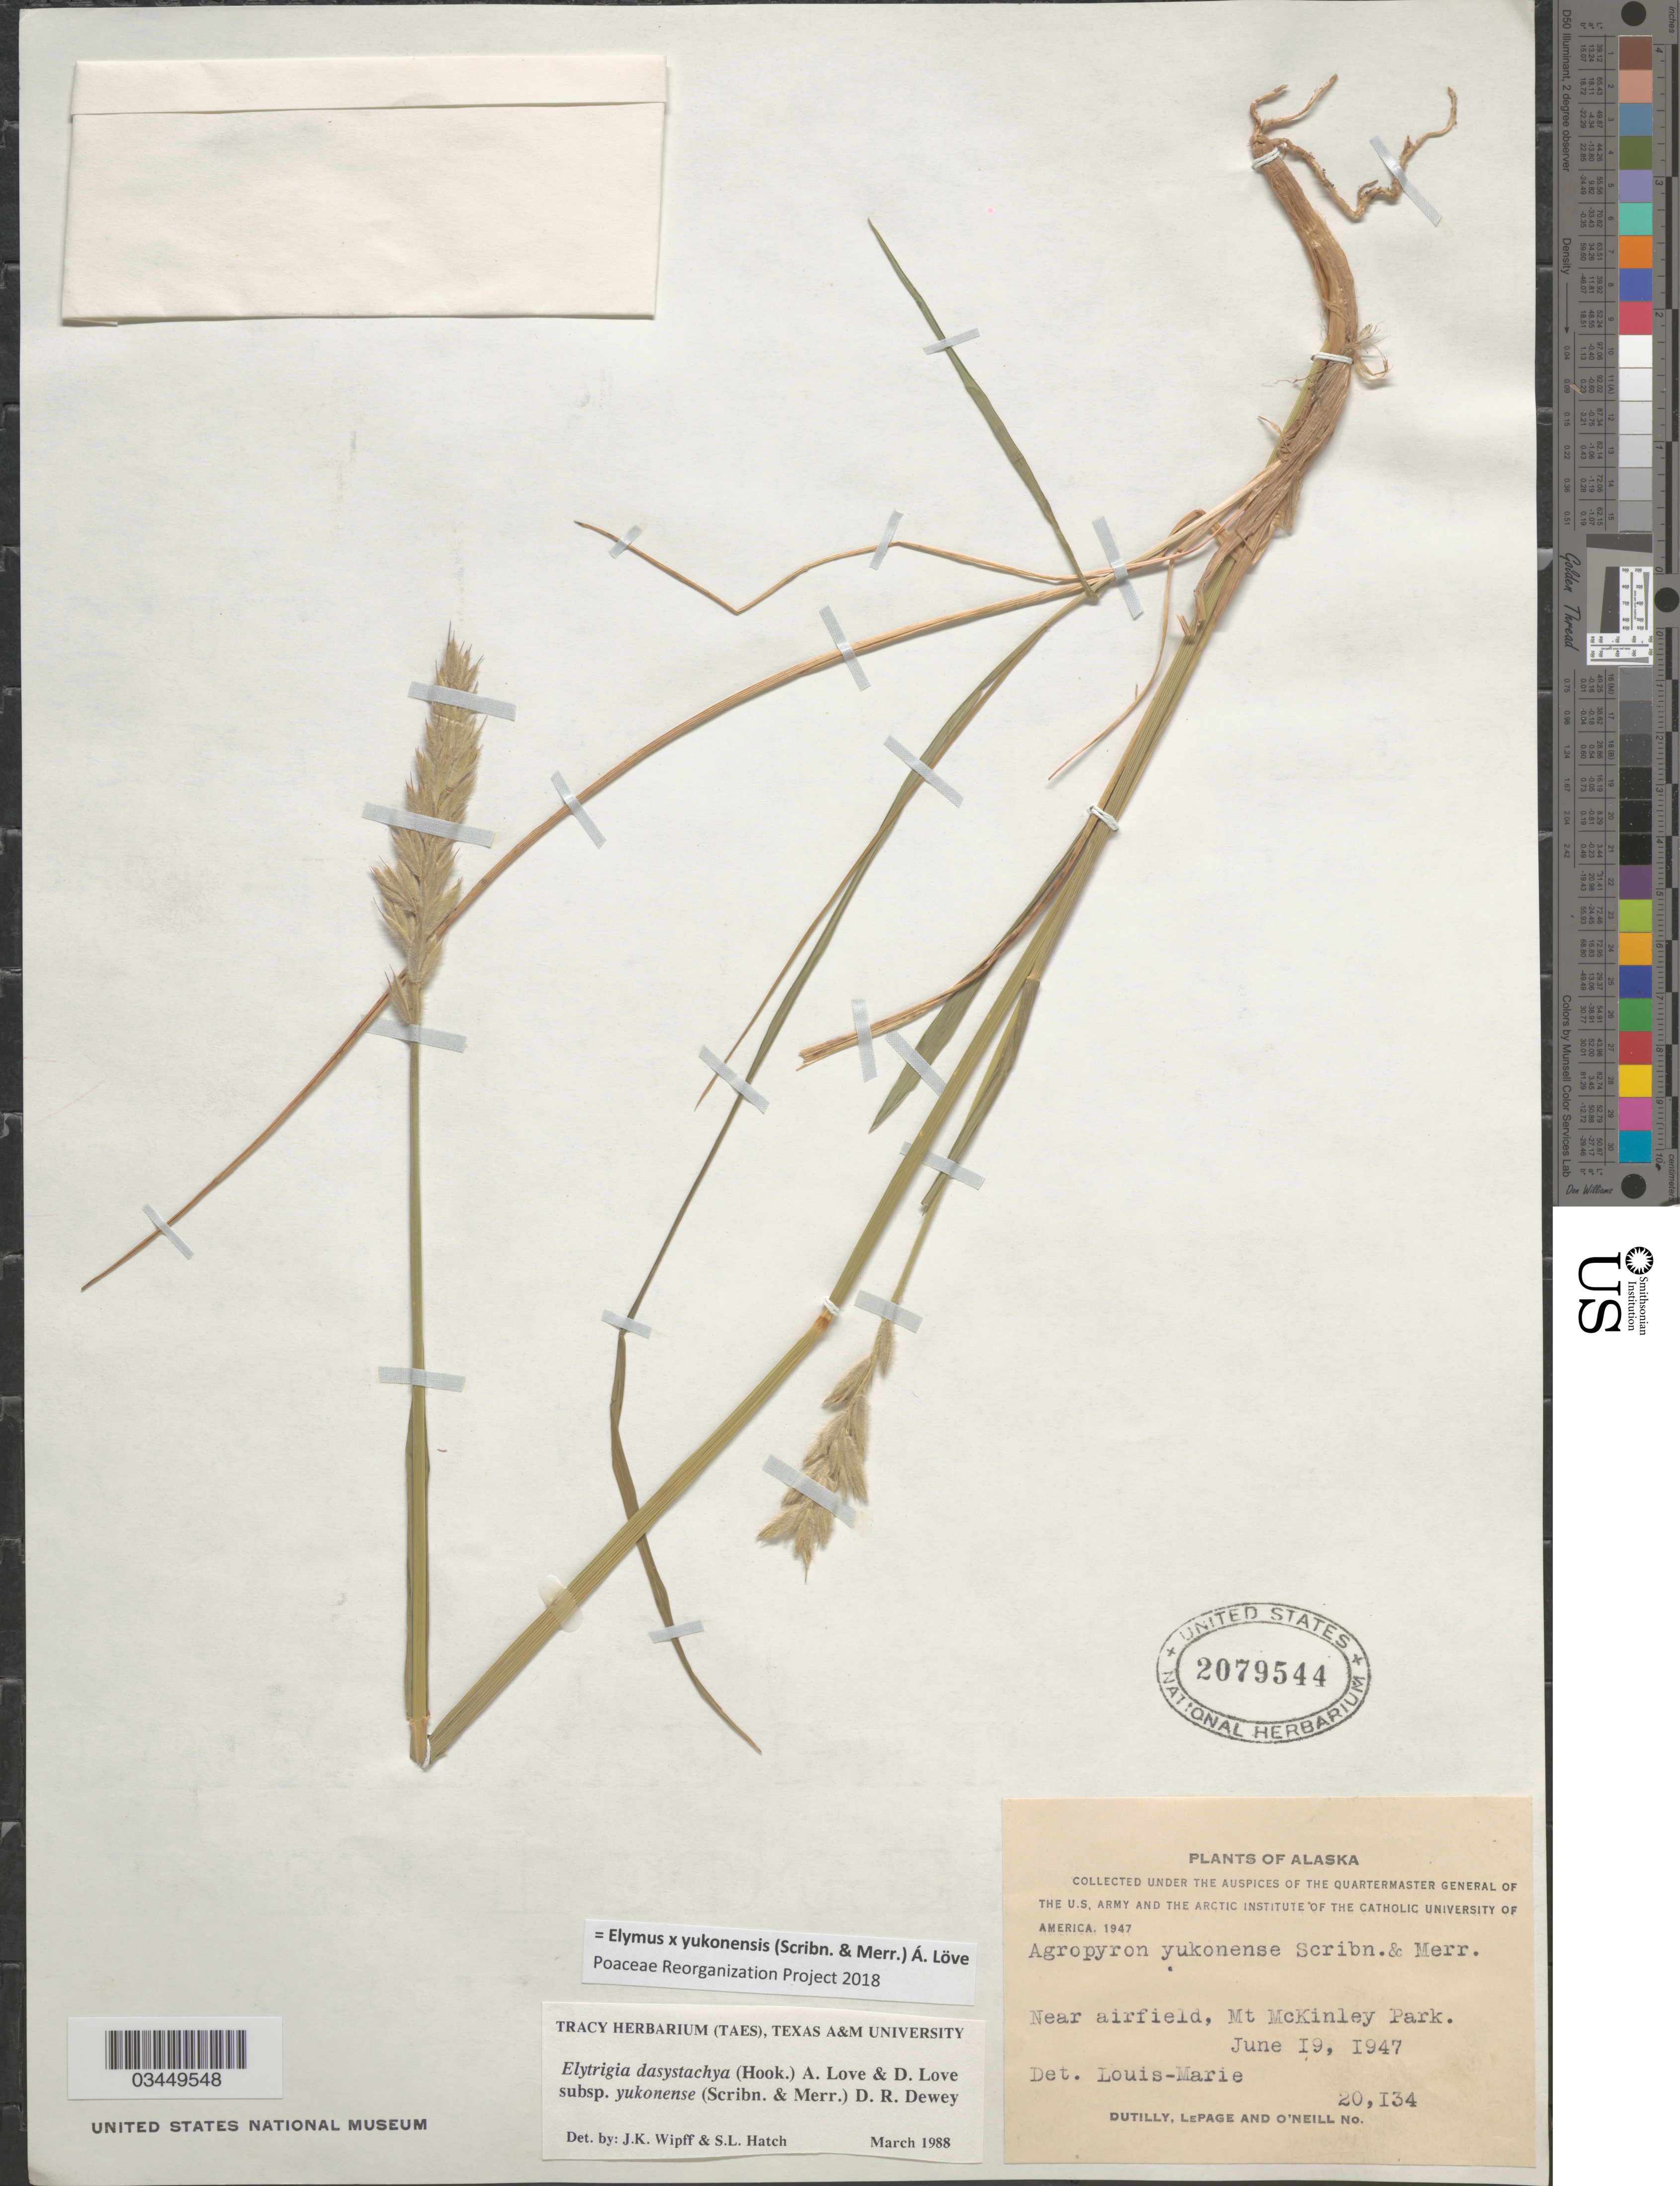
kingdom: Plantae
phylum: Tracheophyta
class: Liliopsida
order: Poales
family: Poaceae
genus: Elymus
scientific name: Elymus x yukonensis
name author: (Scribn. & Merr.) Á. Löve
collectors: -. Dutilly, -. LePage & -. O'Neill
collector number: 20134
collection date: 1947-06-19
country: United States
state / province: Alaska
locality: Near airfield, Mt McKinley Park.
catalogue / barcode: US 2079544